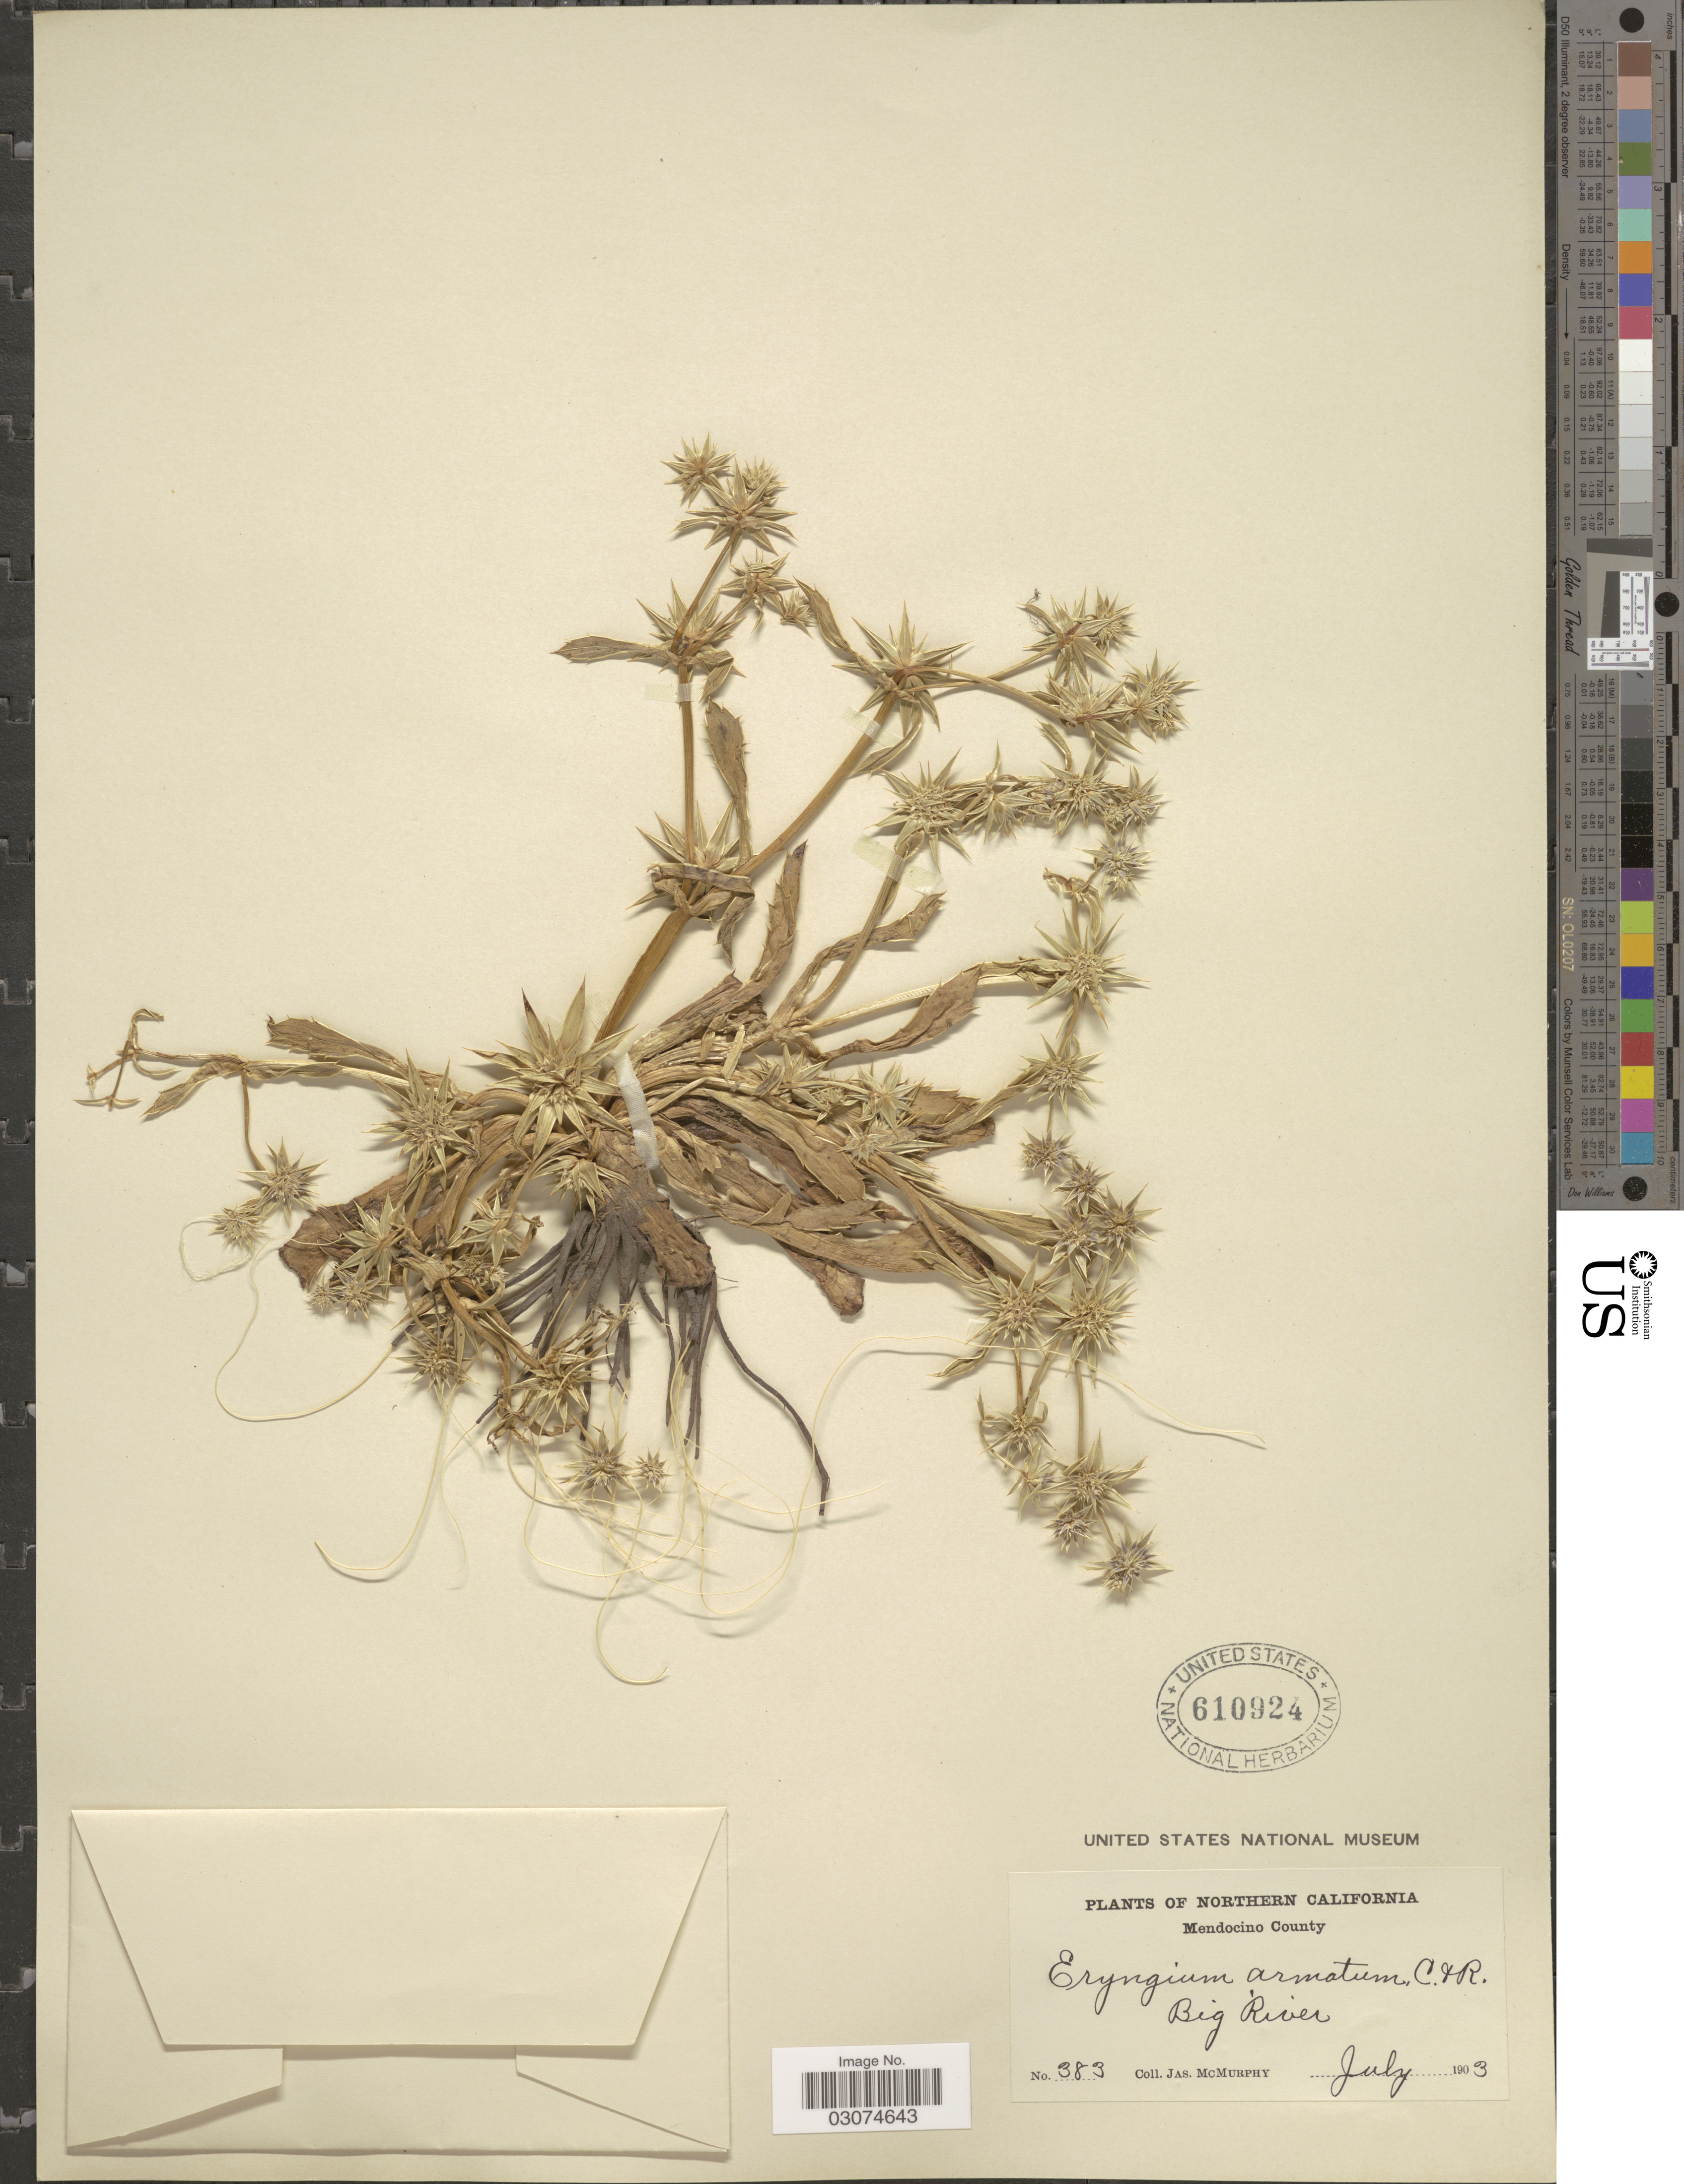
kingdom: Plantae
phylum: Tracheophyta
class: Magnoliopsida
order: Apiales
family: Apiaceae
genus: Eryngium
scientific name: Eryngium armatum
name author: (S. Watson) J.M. Coult. & Rose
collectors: J. McMurphy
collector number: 383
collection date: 1903-07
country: United States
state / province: California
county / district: Mendocino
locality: Northern California. Mendocino County. Big River.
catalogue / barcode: US 610924